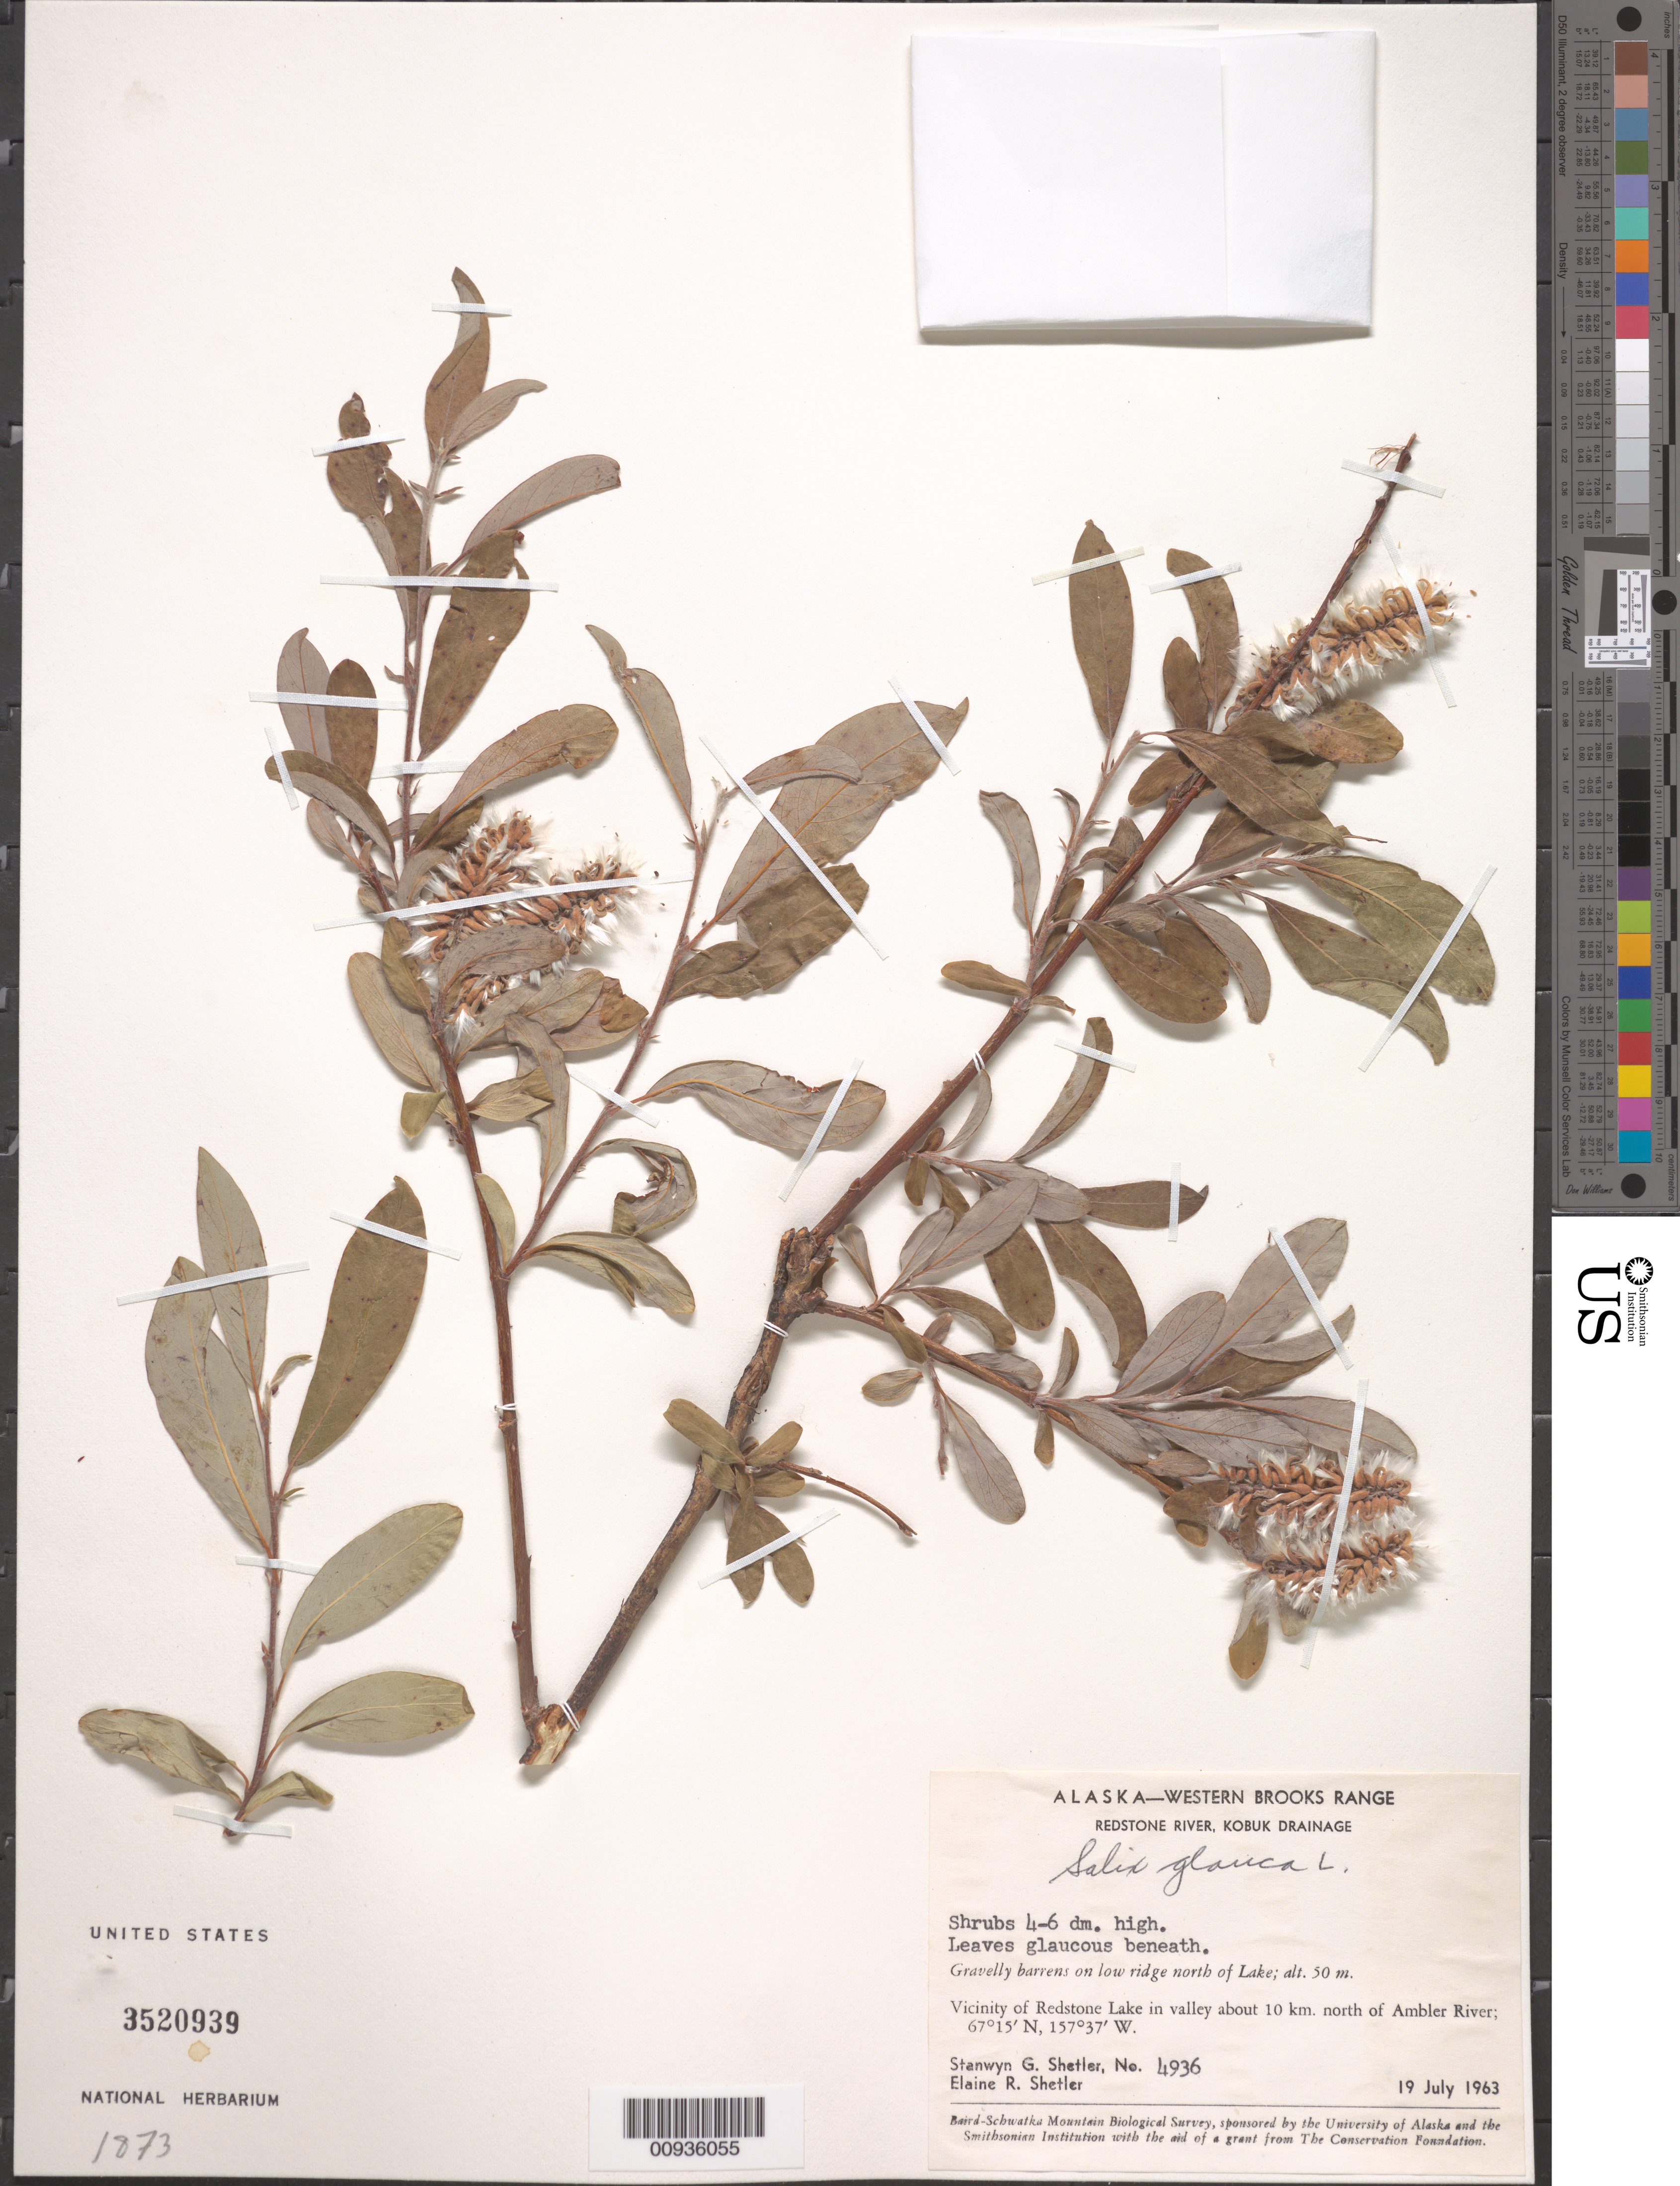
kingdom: Plantae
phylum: Tracheophyta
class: Magnoliopsida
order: Malpighiales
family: Salicaceae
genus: Salix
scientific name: Salix glauca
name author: L.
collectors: S. Shetler & E. R. Shetler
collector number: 4936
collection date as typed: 19 Jul 1963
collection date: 1963-07-19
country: United States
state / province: Alaska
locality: Vicinity of Redstone Lake in valley about 10 km. north of Ambler River. Western Brooks Range, Redstone River, Kobuk Drainage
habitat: Gravelly barrens on low ridge north of Lake.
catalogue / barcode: US 3520939